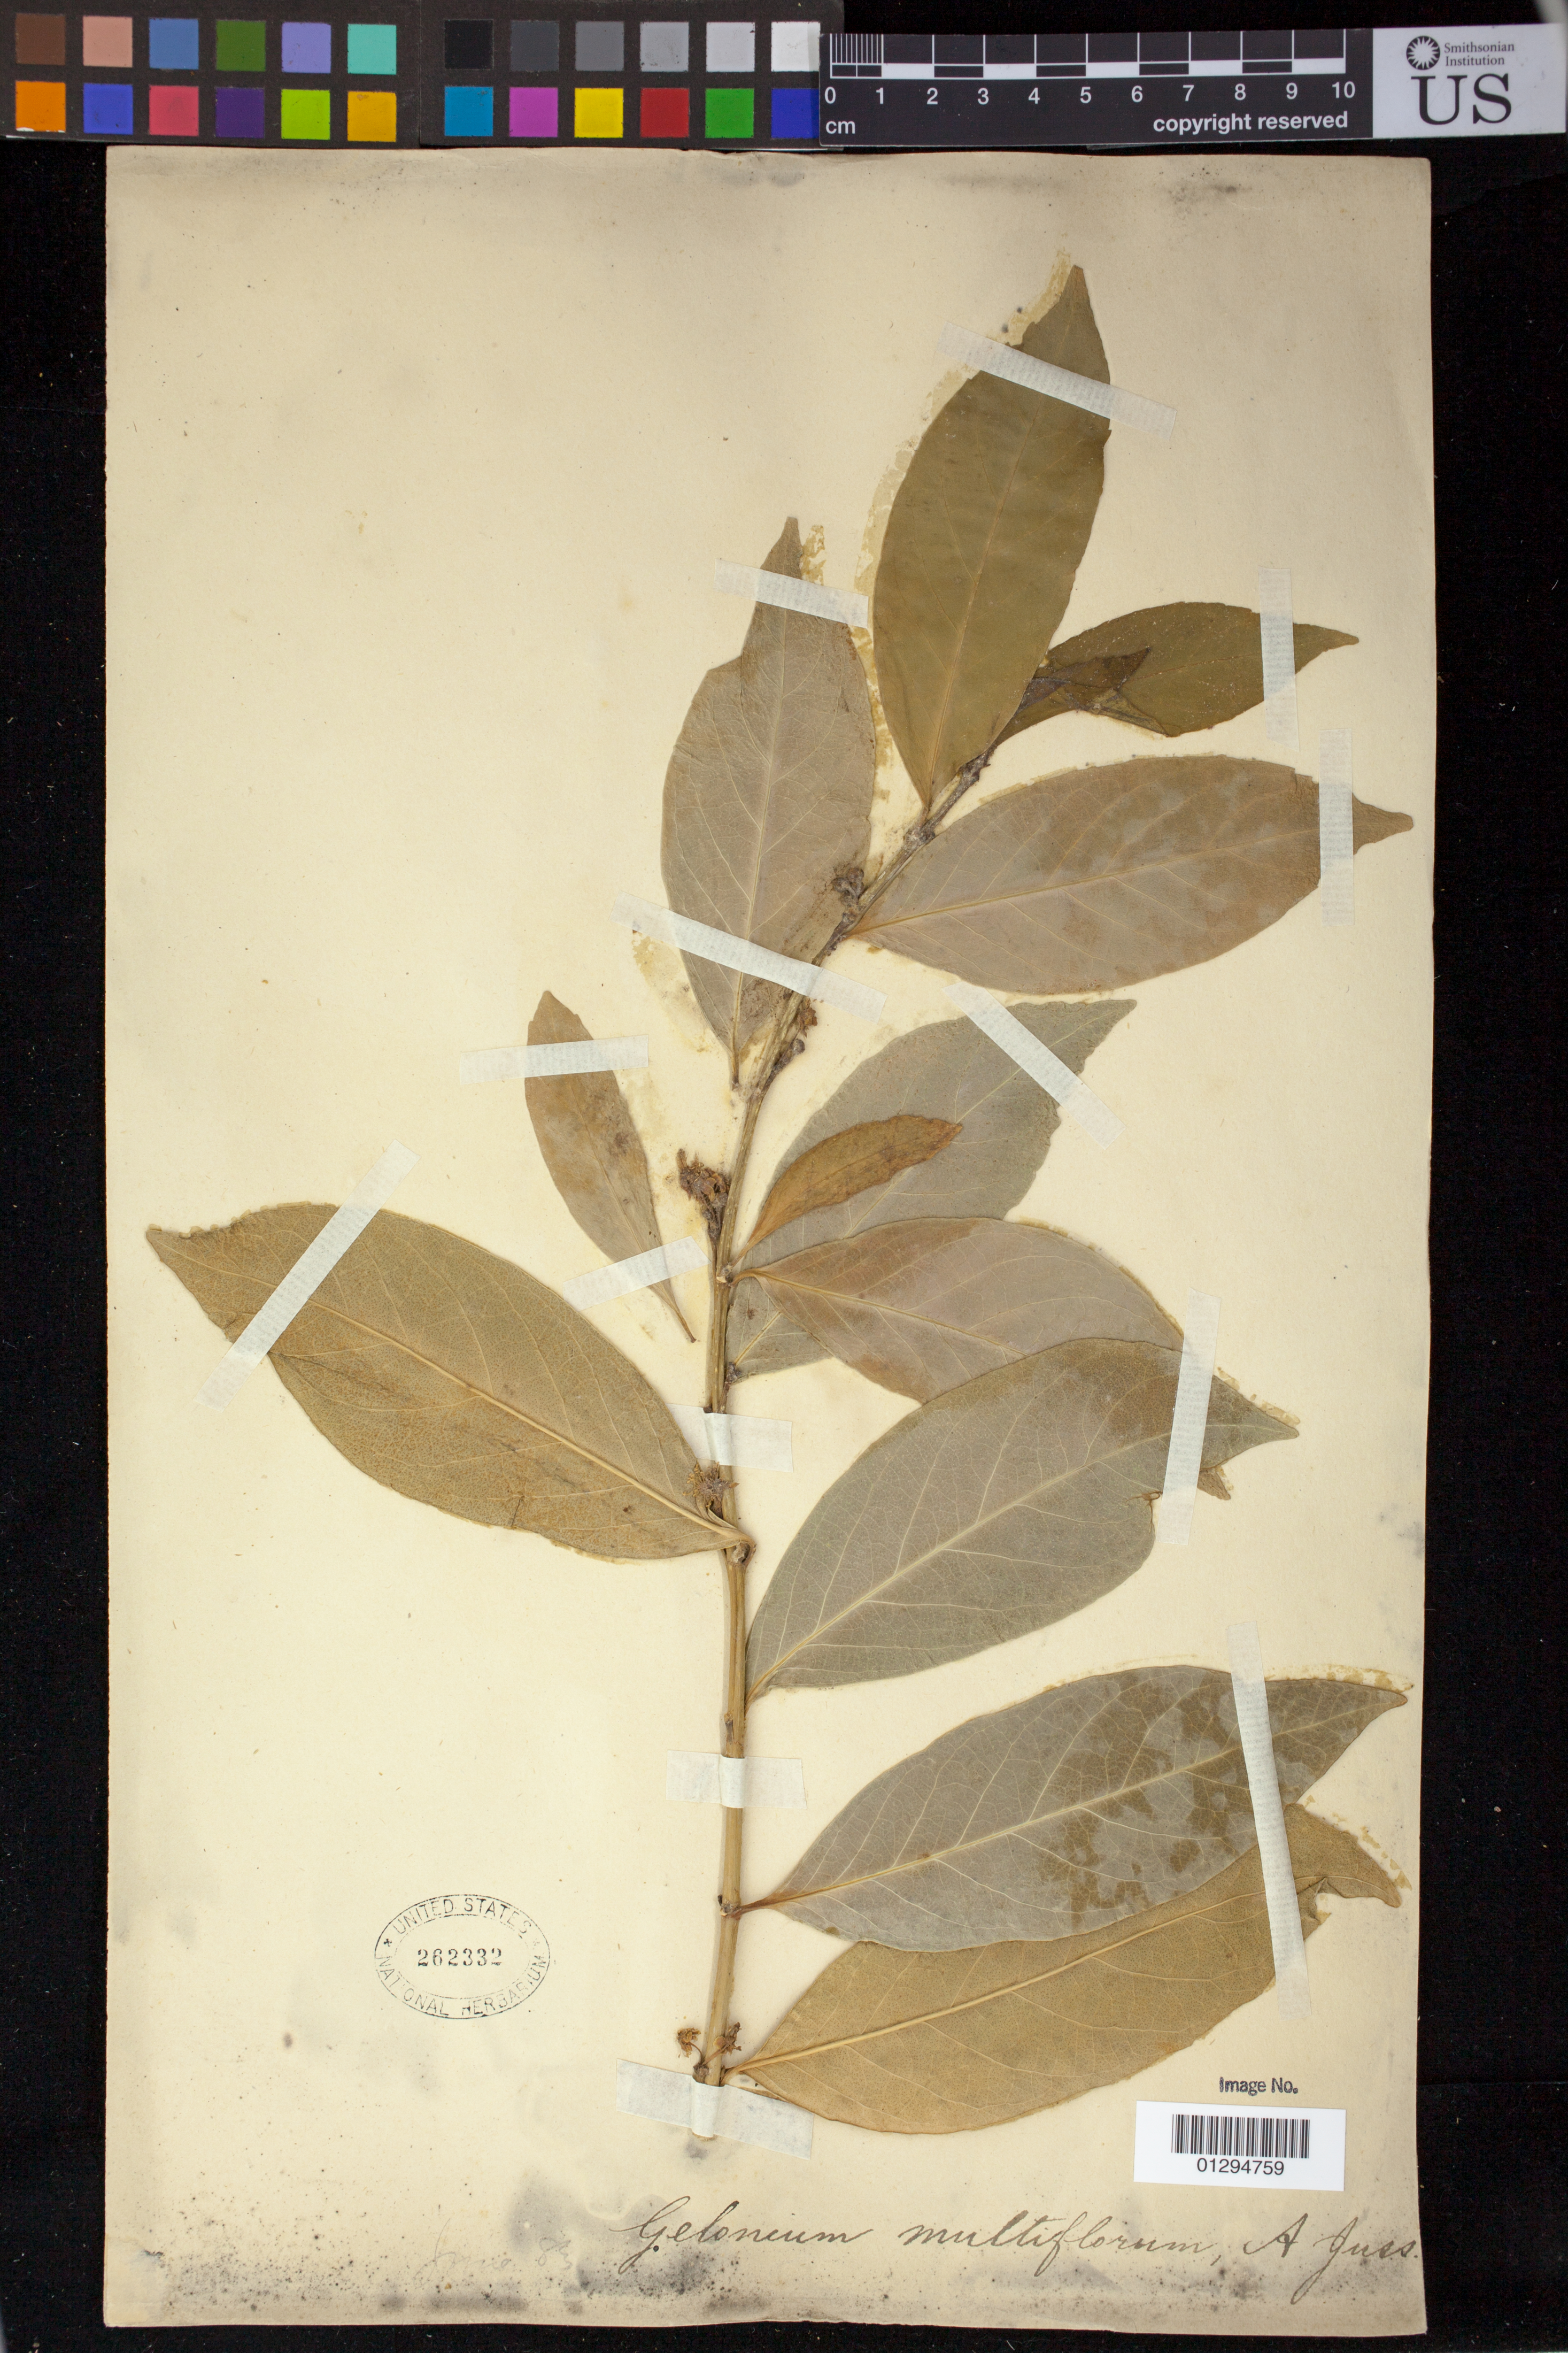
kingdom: Plantae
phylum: Tracheophyta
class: Magnoliopsida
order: Malpighiales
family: Euphorbiaceae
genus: Gelonium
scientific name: Gelonium multiflorum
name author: A. Juss.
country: Costa Rica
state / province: Guanacaste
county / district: Nicoya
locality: Nicoya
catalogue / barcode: US 262332